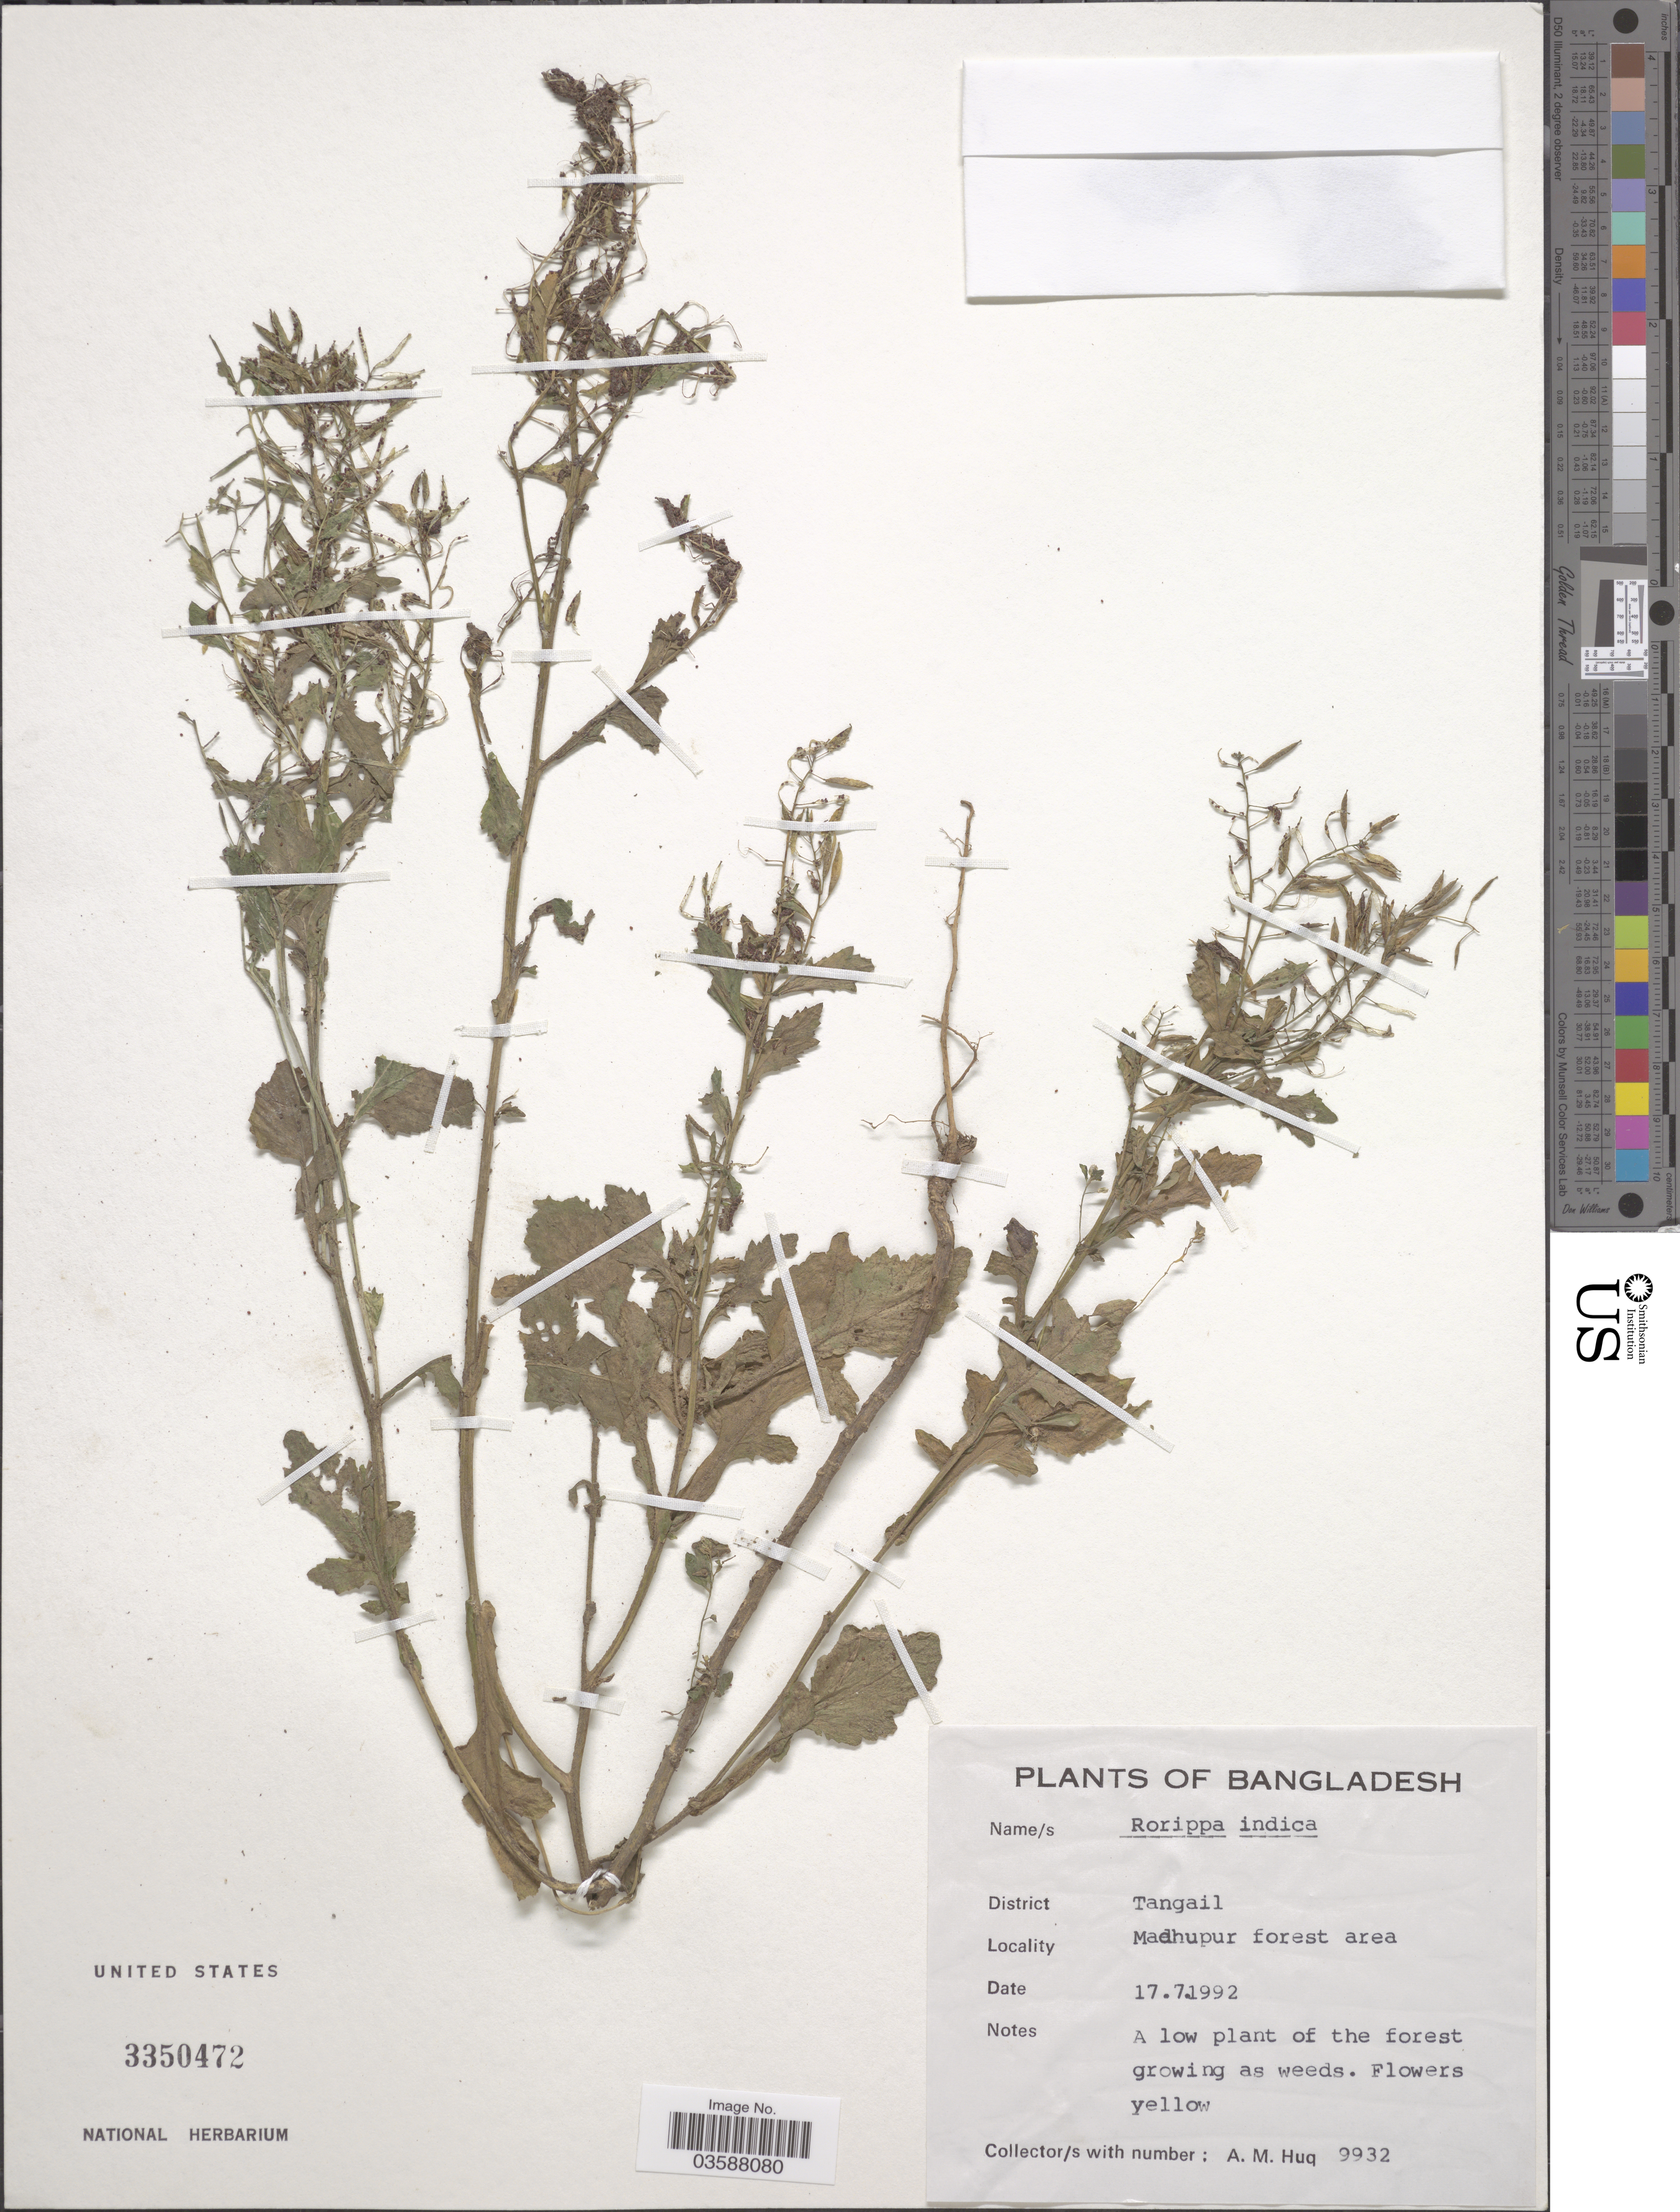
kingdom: Plantae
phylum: Tracheophyta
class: Magnoliopsida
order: Brassicales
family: Brassicaceae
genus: Rorippa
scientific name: Rorippa indica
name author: (L.) Hiern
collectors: A. M. Huq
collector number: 9932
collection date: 1992-07-17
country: Bangladesh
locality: District Tangail. Madhupur forest area.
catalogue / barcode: US 3350472